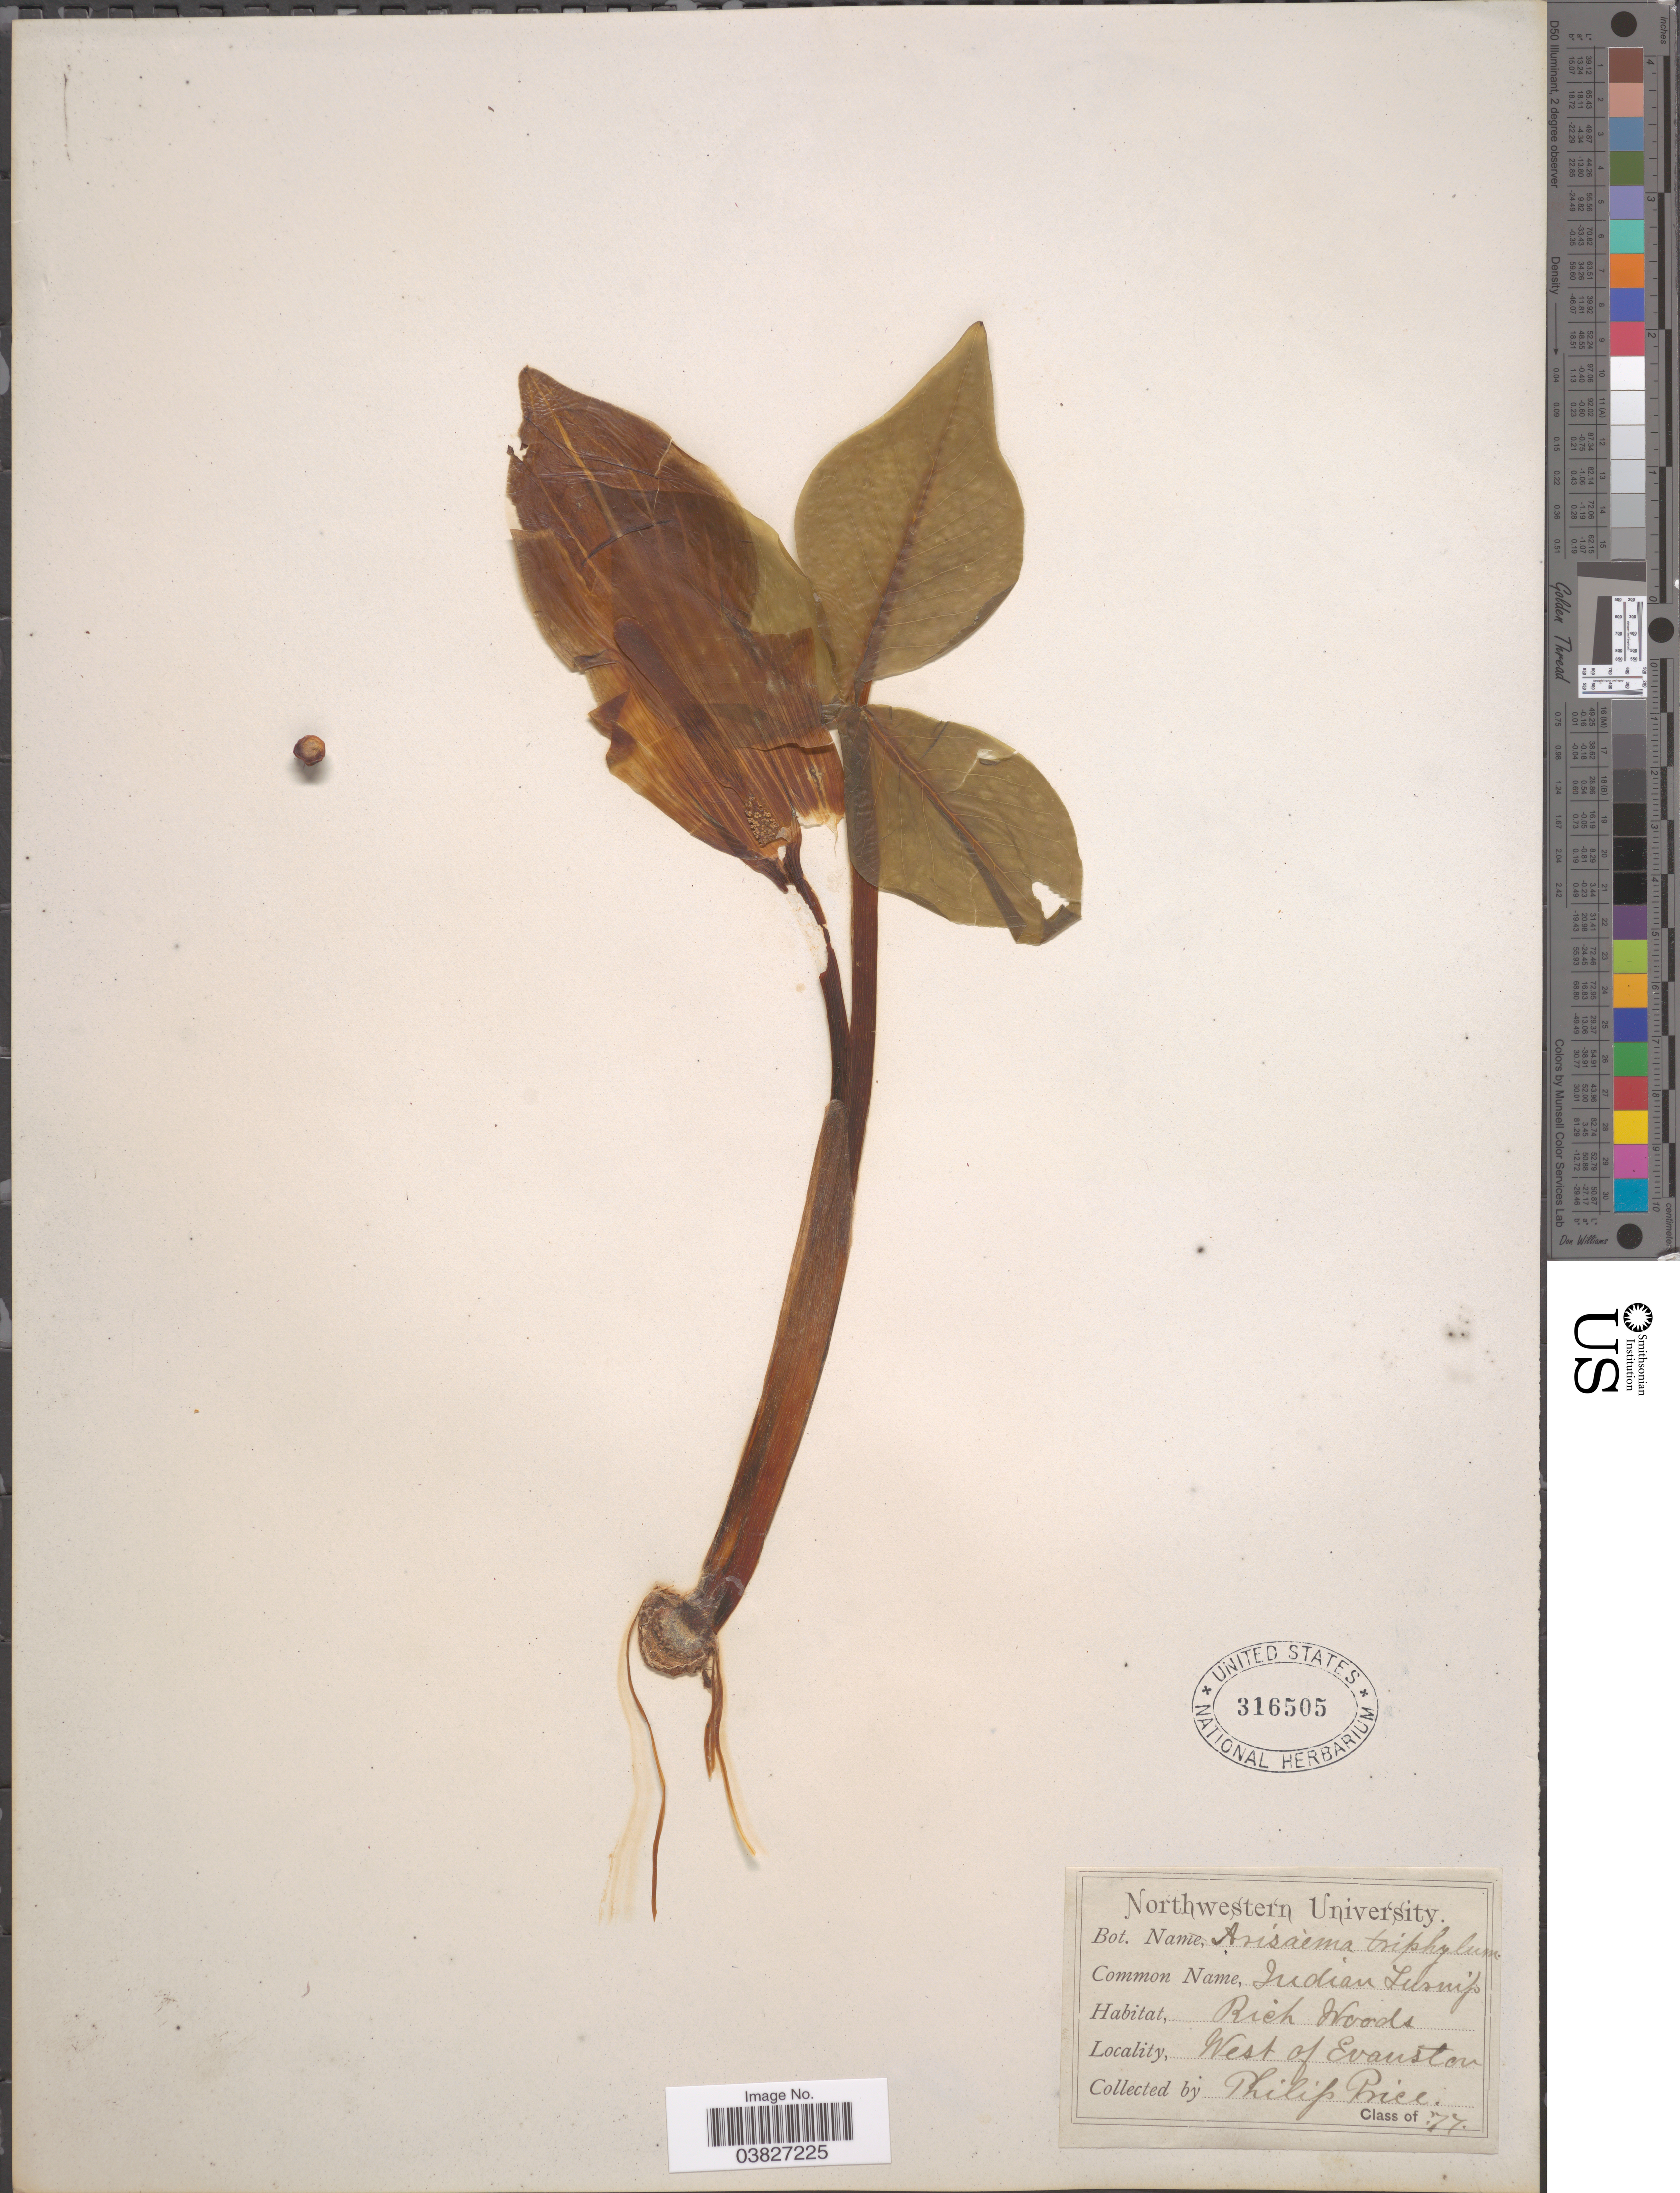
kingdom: Plantae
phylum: Tracheophyta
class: Liliopsida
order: Alismatales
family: Araceae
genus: Arisaema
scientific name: Arisaema triphyllum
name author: (L.) Schott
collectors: P. Price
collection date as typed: Transcribed d/m/y: //77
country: United States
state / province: Illinois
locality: West of Evanston.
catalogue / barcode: US 316505